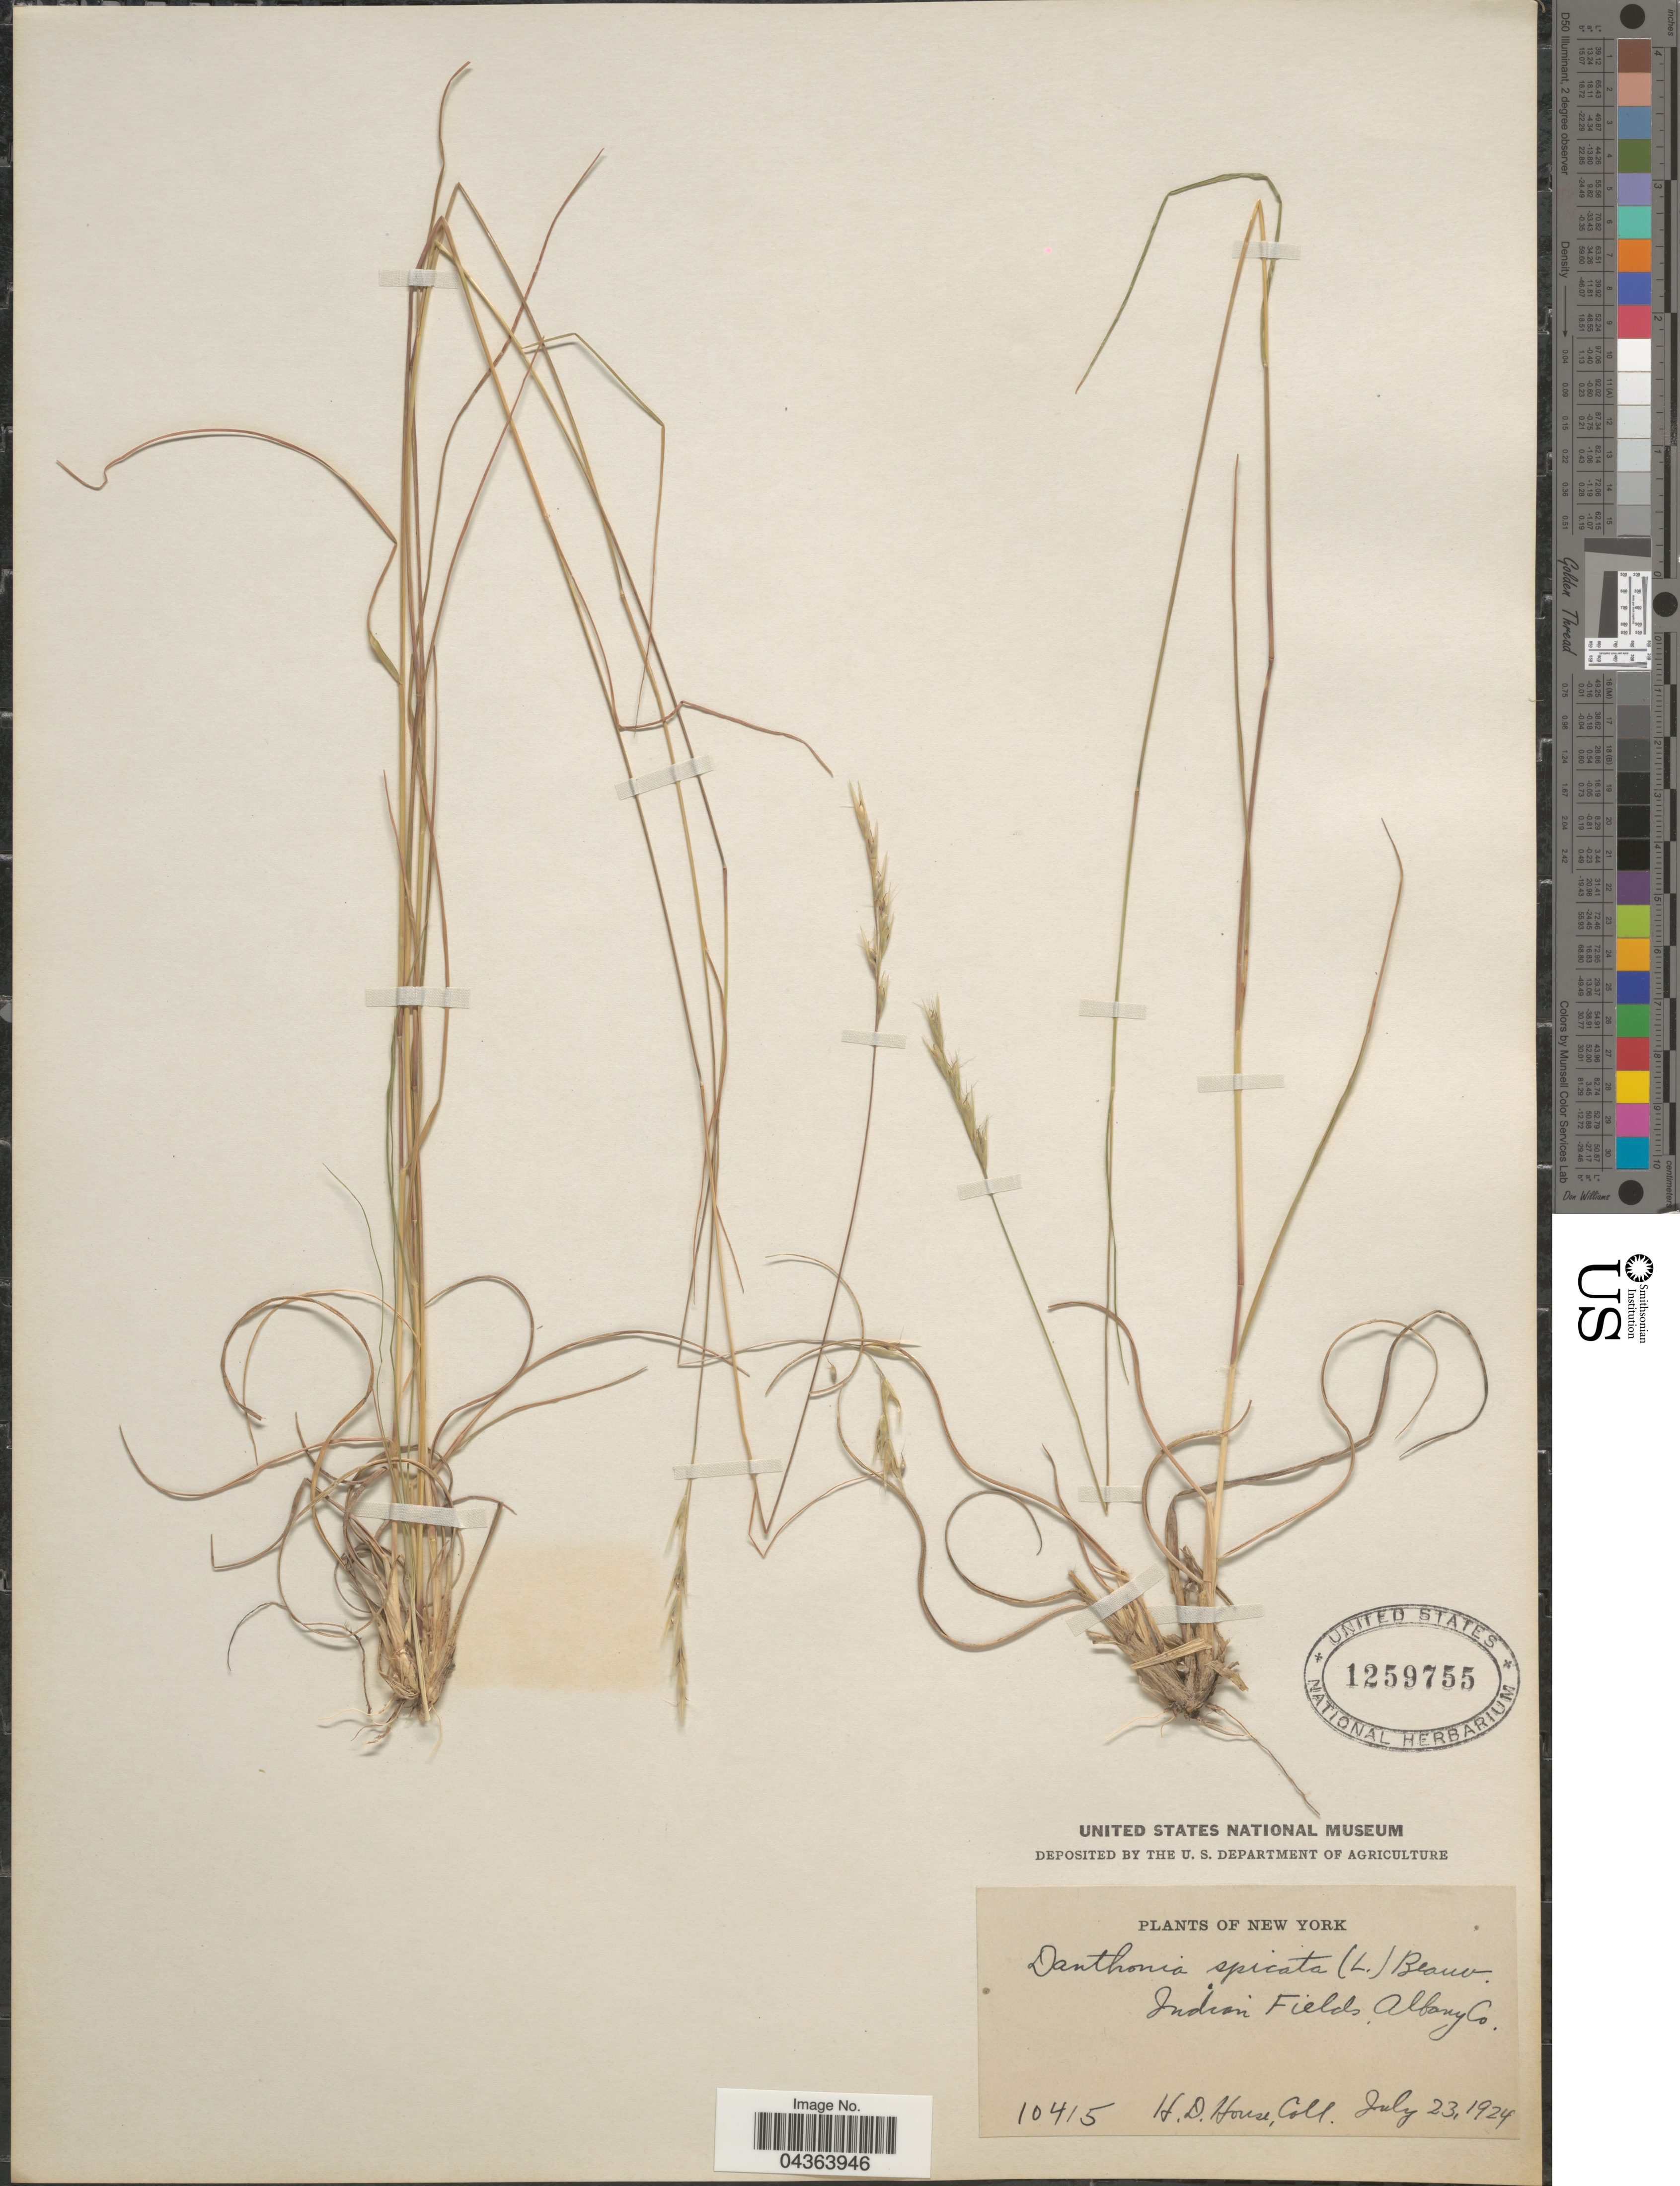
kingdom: Plantae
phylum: Tracheophyta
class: Liliopsida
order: Poales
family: Poaceae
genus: Danthonia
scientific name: Danthonia spicata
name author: (L.) P. Beauv. ex Roem. & Schult.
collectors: H. D. House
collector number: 10415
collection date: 1924-07-23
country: United States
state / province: New York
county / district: Albany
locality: Indian Fields, Albany Co.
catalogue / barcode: US 1259755